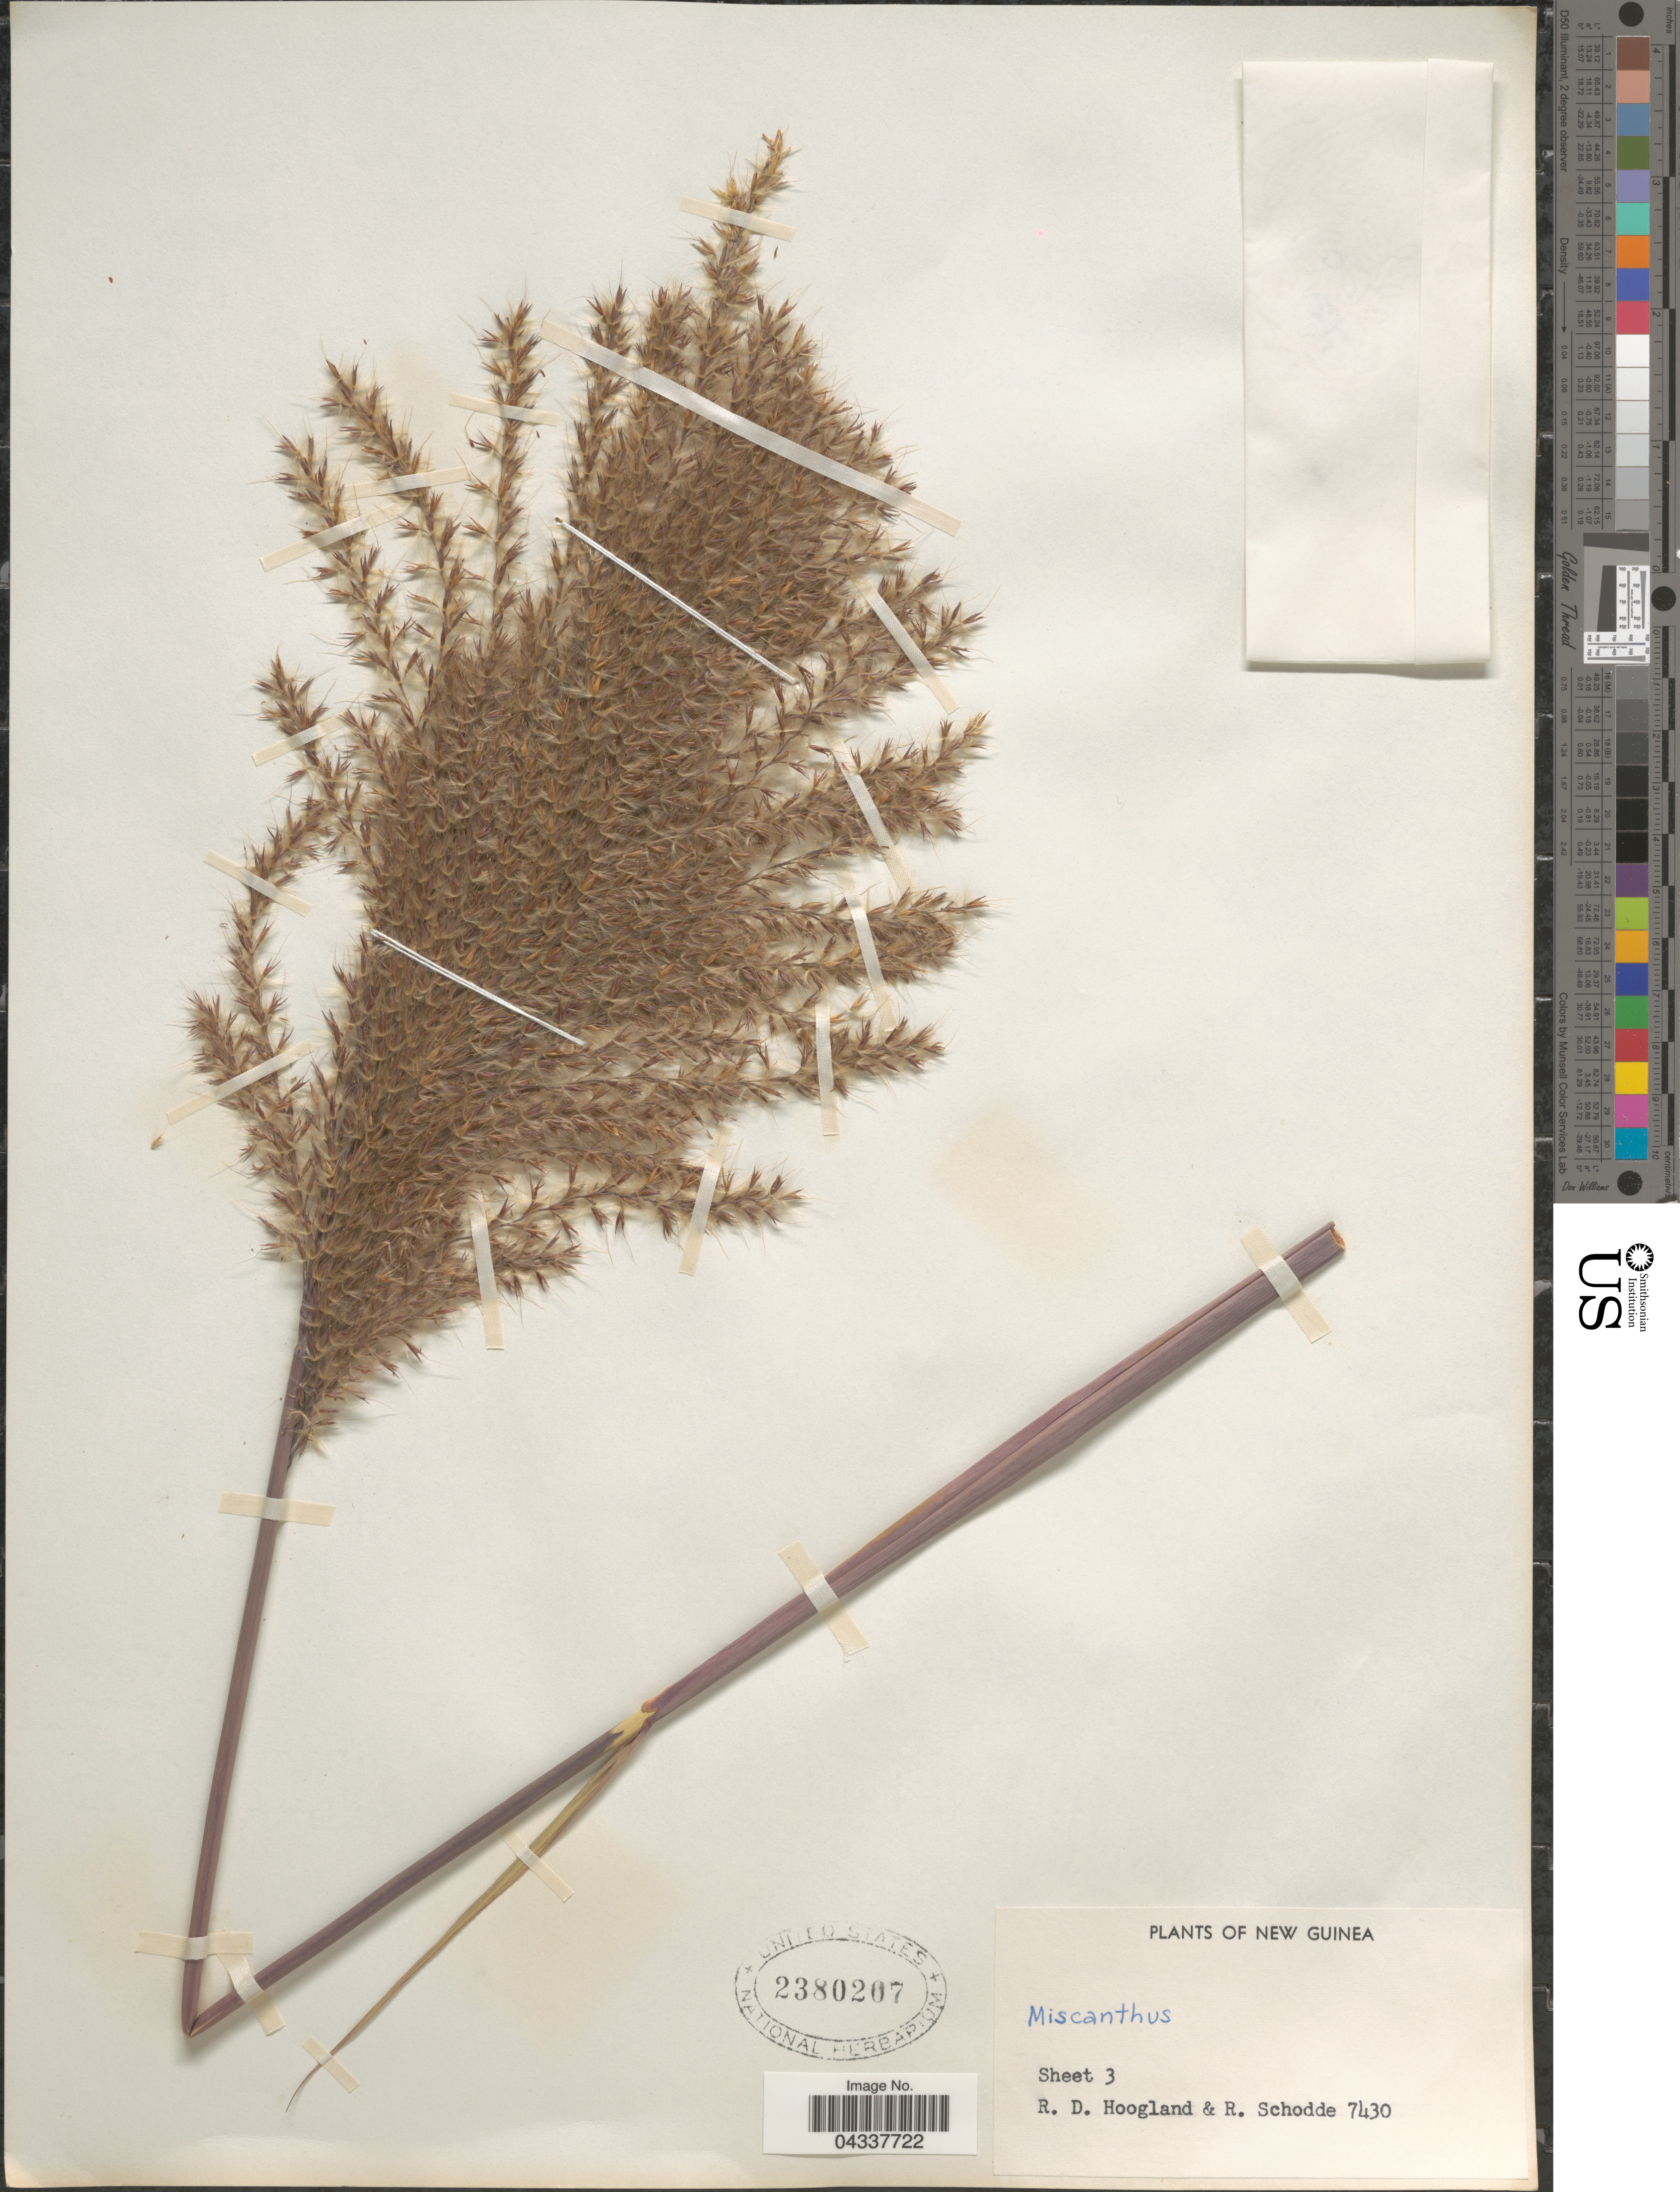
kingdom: Plantae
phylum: Tracheophyta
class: Liliopsida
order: Poales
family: Poaceae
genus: Miscanthus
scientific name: Miscanthus sp.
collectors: R. D. Hoogland & R. Schodde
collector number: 7430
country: Papua New Guinea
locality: New Guinea.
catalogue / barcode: US 2380207